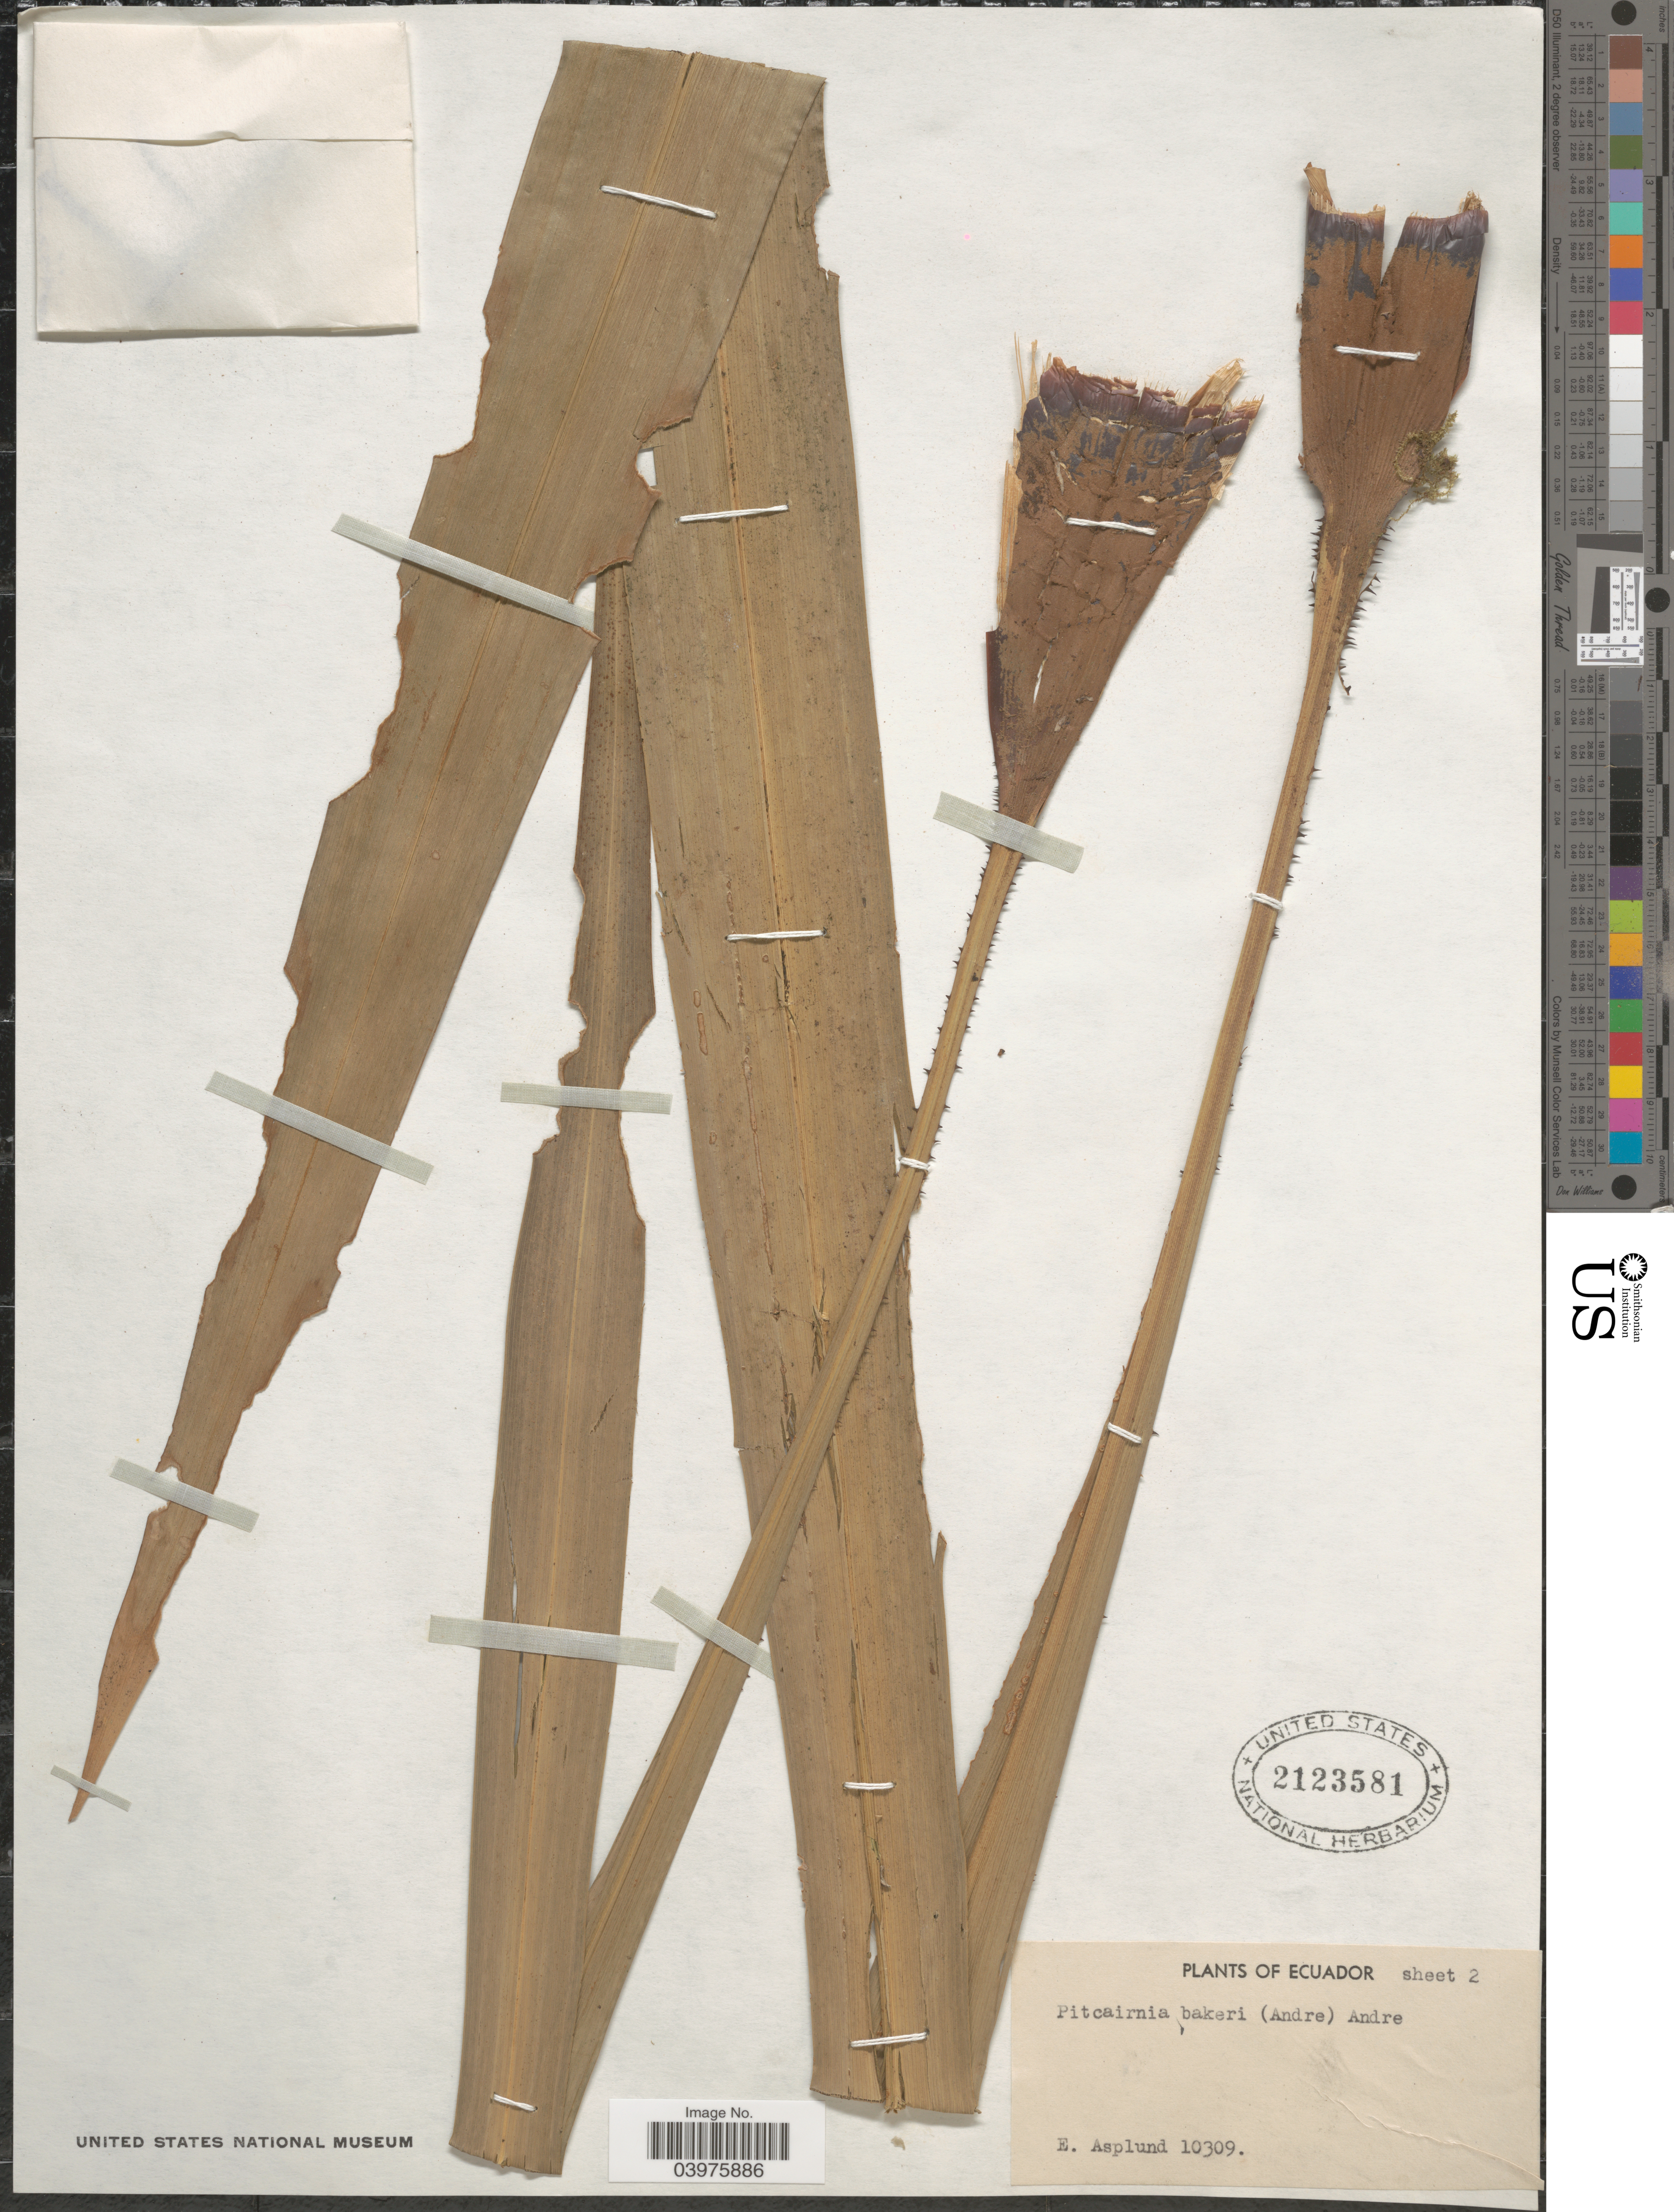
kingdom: Plantae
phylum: Tracheophyta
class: Liliopsida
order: Poales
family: Bromeliaceae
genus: Pitcairnia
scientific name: Pitcairnia bakeri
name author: (André) André ex Mez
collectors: E. Asplund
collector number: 10309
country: Ecuador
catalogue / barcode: US 2123581